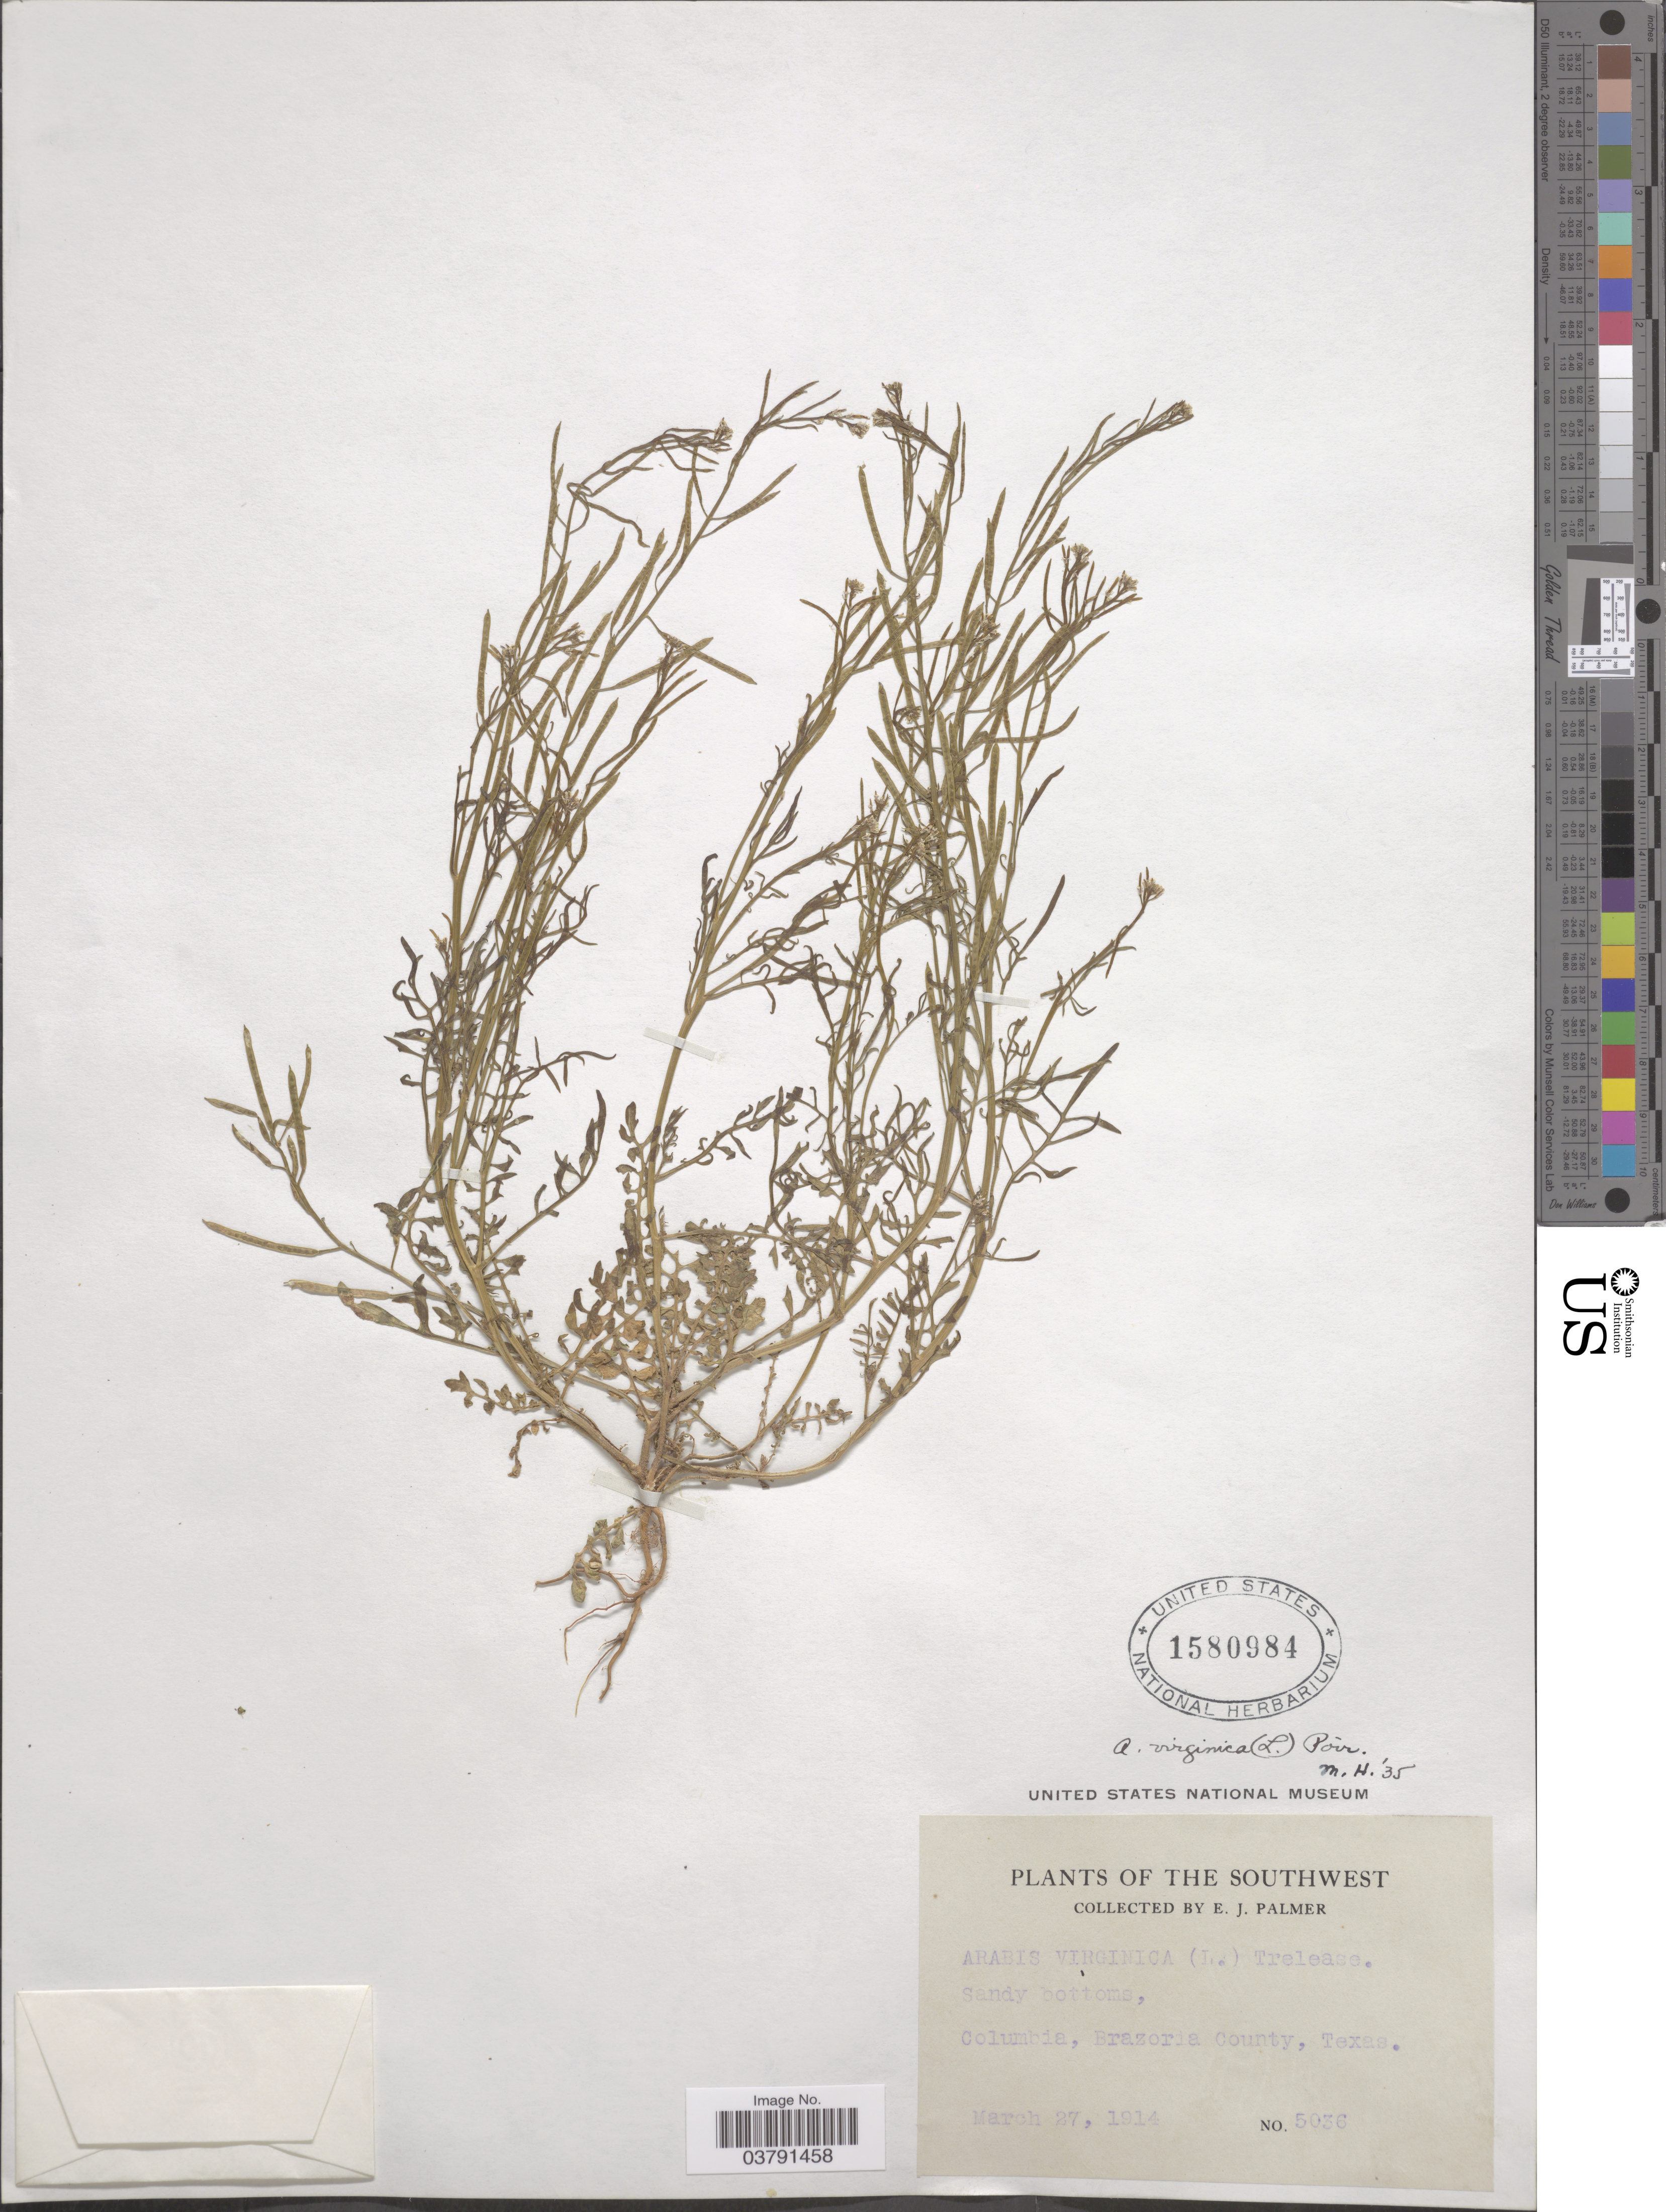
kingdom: Plantae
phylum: Tracheophyta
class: Magnoliopsida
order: Brassicales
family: Brassicaceae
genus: Planodes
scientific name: Planodes virginicum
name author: (L.) Greene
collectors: E. J. Palmer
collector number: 5036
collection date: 1914-03-27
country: United States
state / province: Texas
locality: The Southwest. Columbia, Brazoria County.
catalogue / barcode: US 1580984